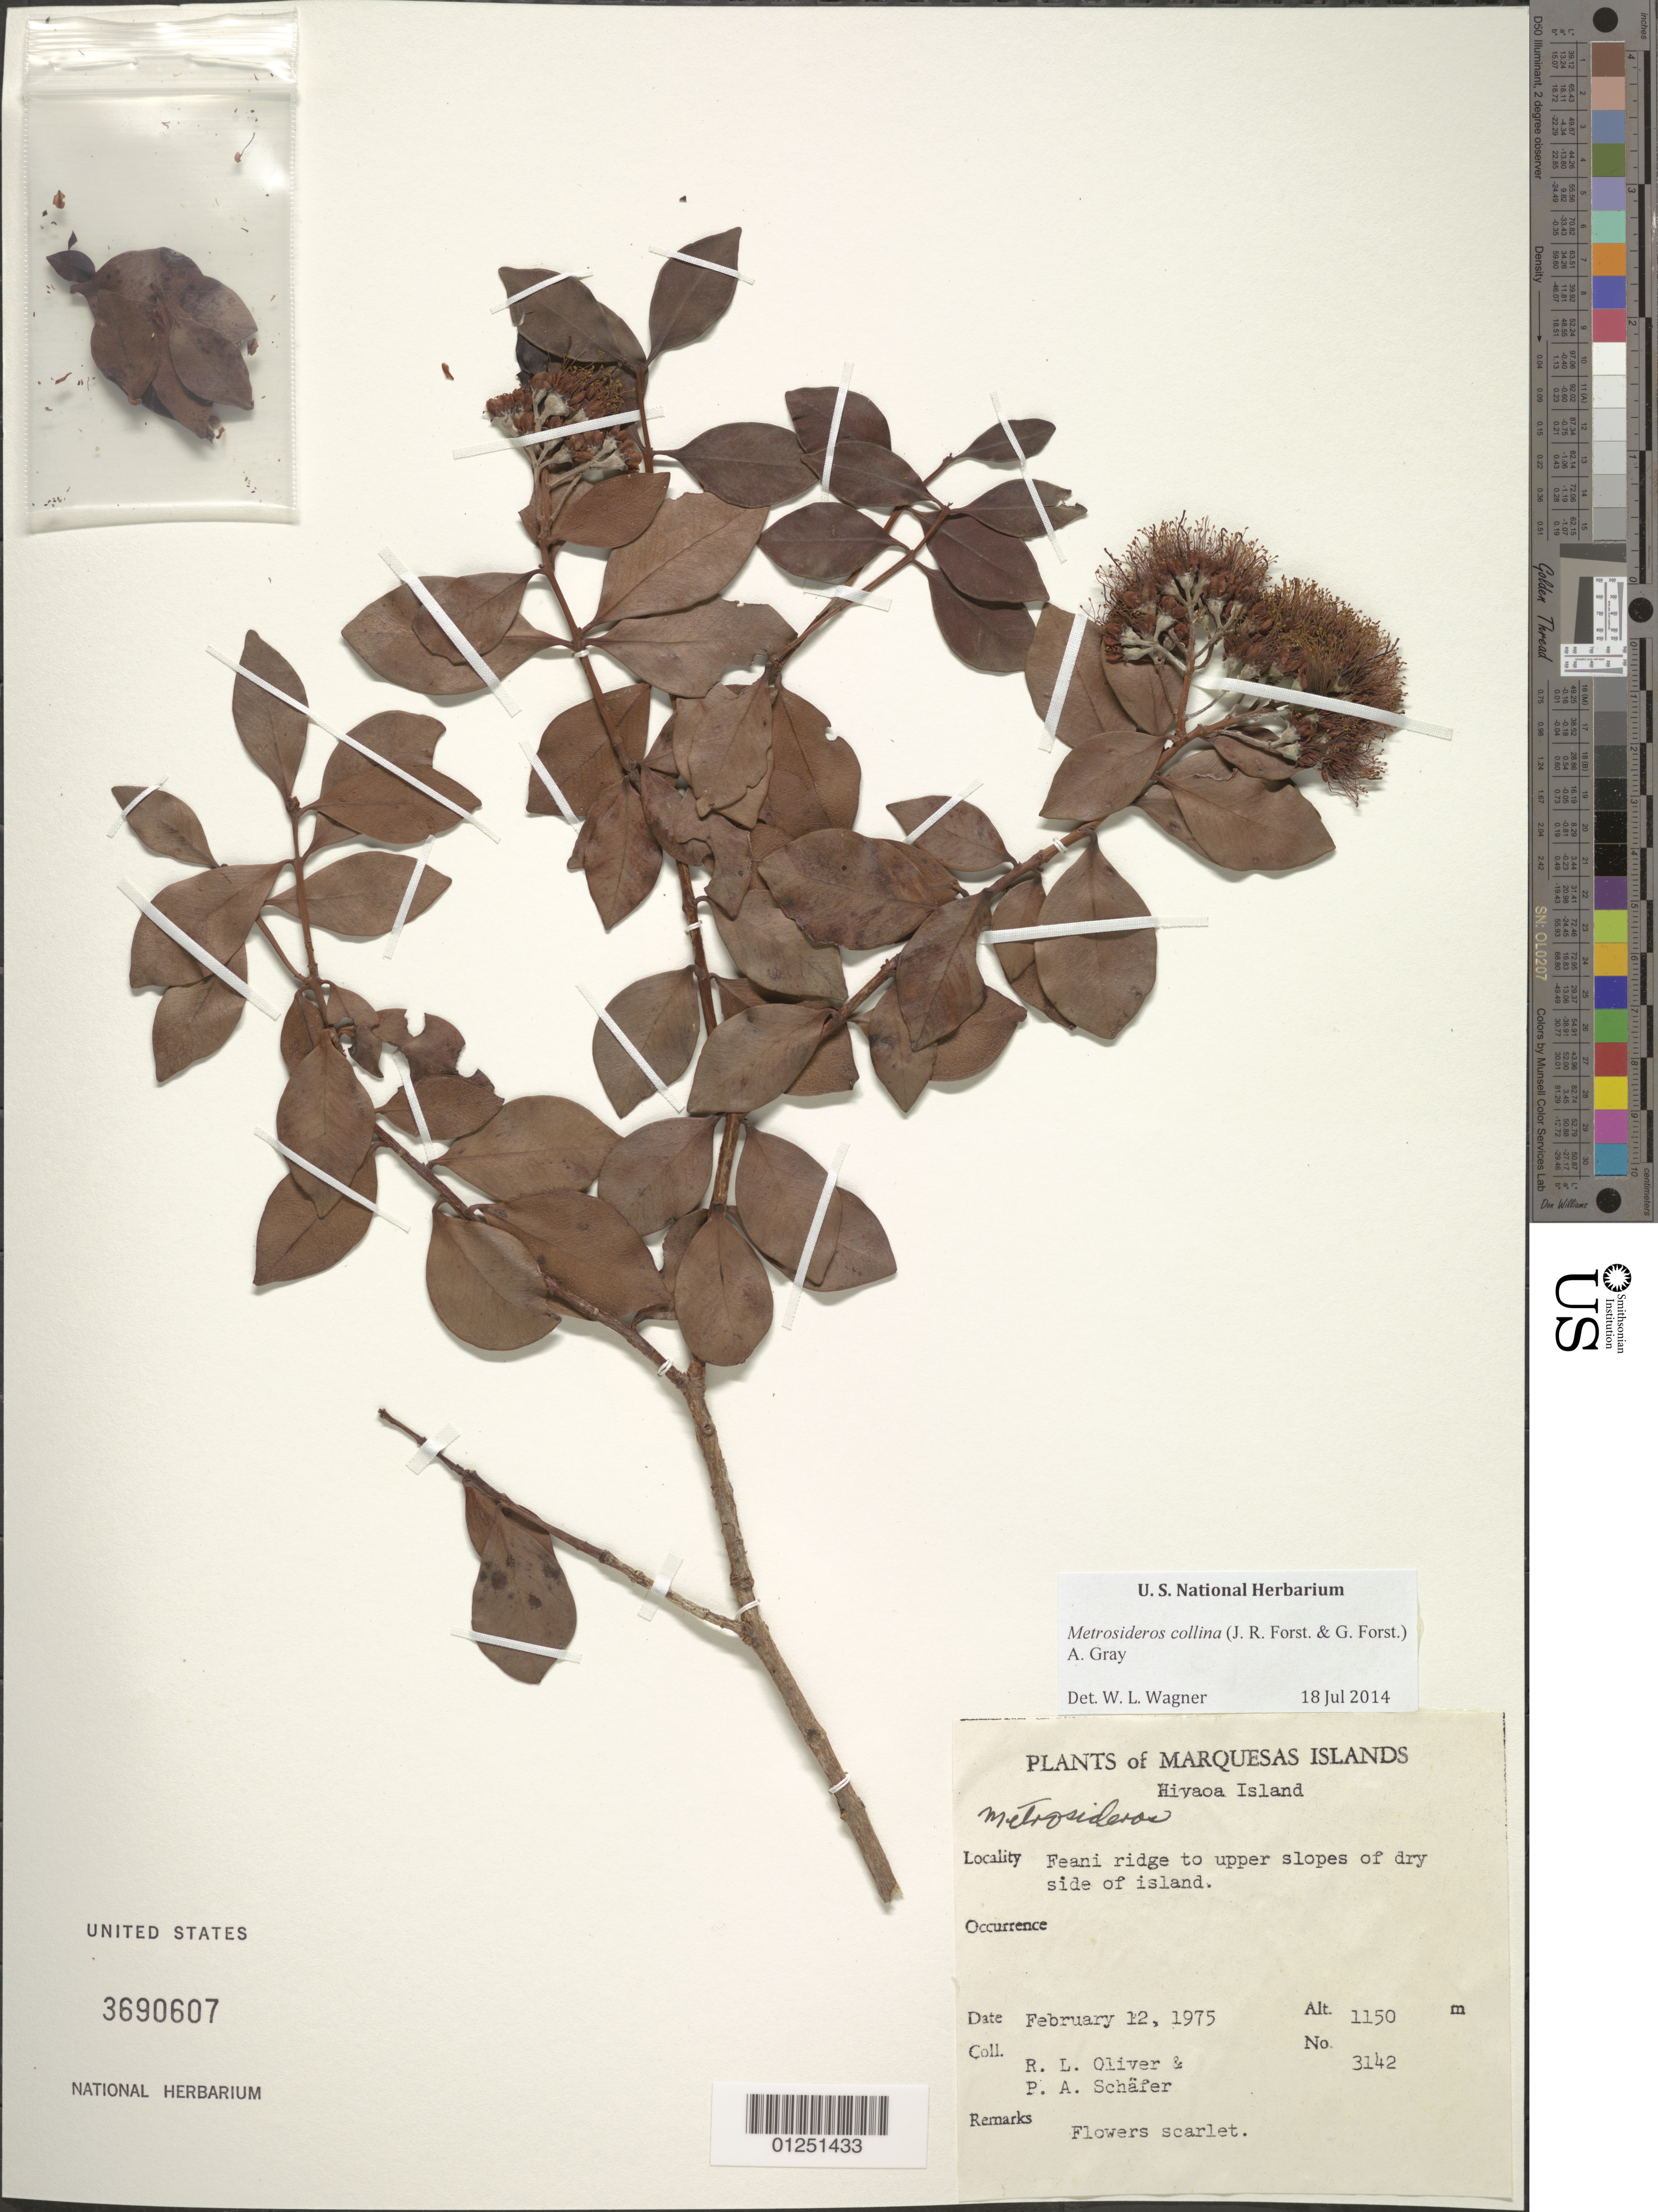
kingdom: Plantae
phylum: Tracheophyta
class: Magnoliopsida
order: Myrtales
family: Myrtaceae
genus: Metrosideros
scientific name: Metrosideros collina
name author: (J.R. Forst. & G. Forst.) A. Gray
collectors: R. L. Oliver & P. A. Schäfer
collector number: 3142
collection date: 1975-02-12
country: French Polynesia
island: Hiva Oa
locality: Feani ridge to upper slopes of dry side of island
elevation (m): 1150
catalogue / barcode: US 3690607